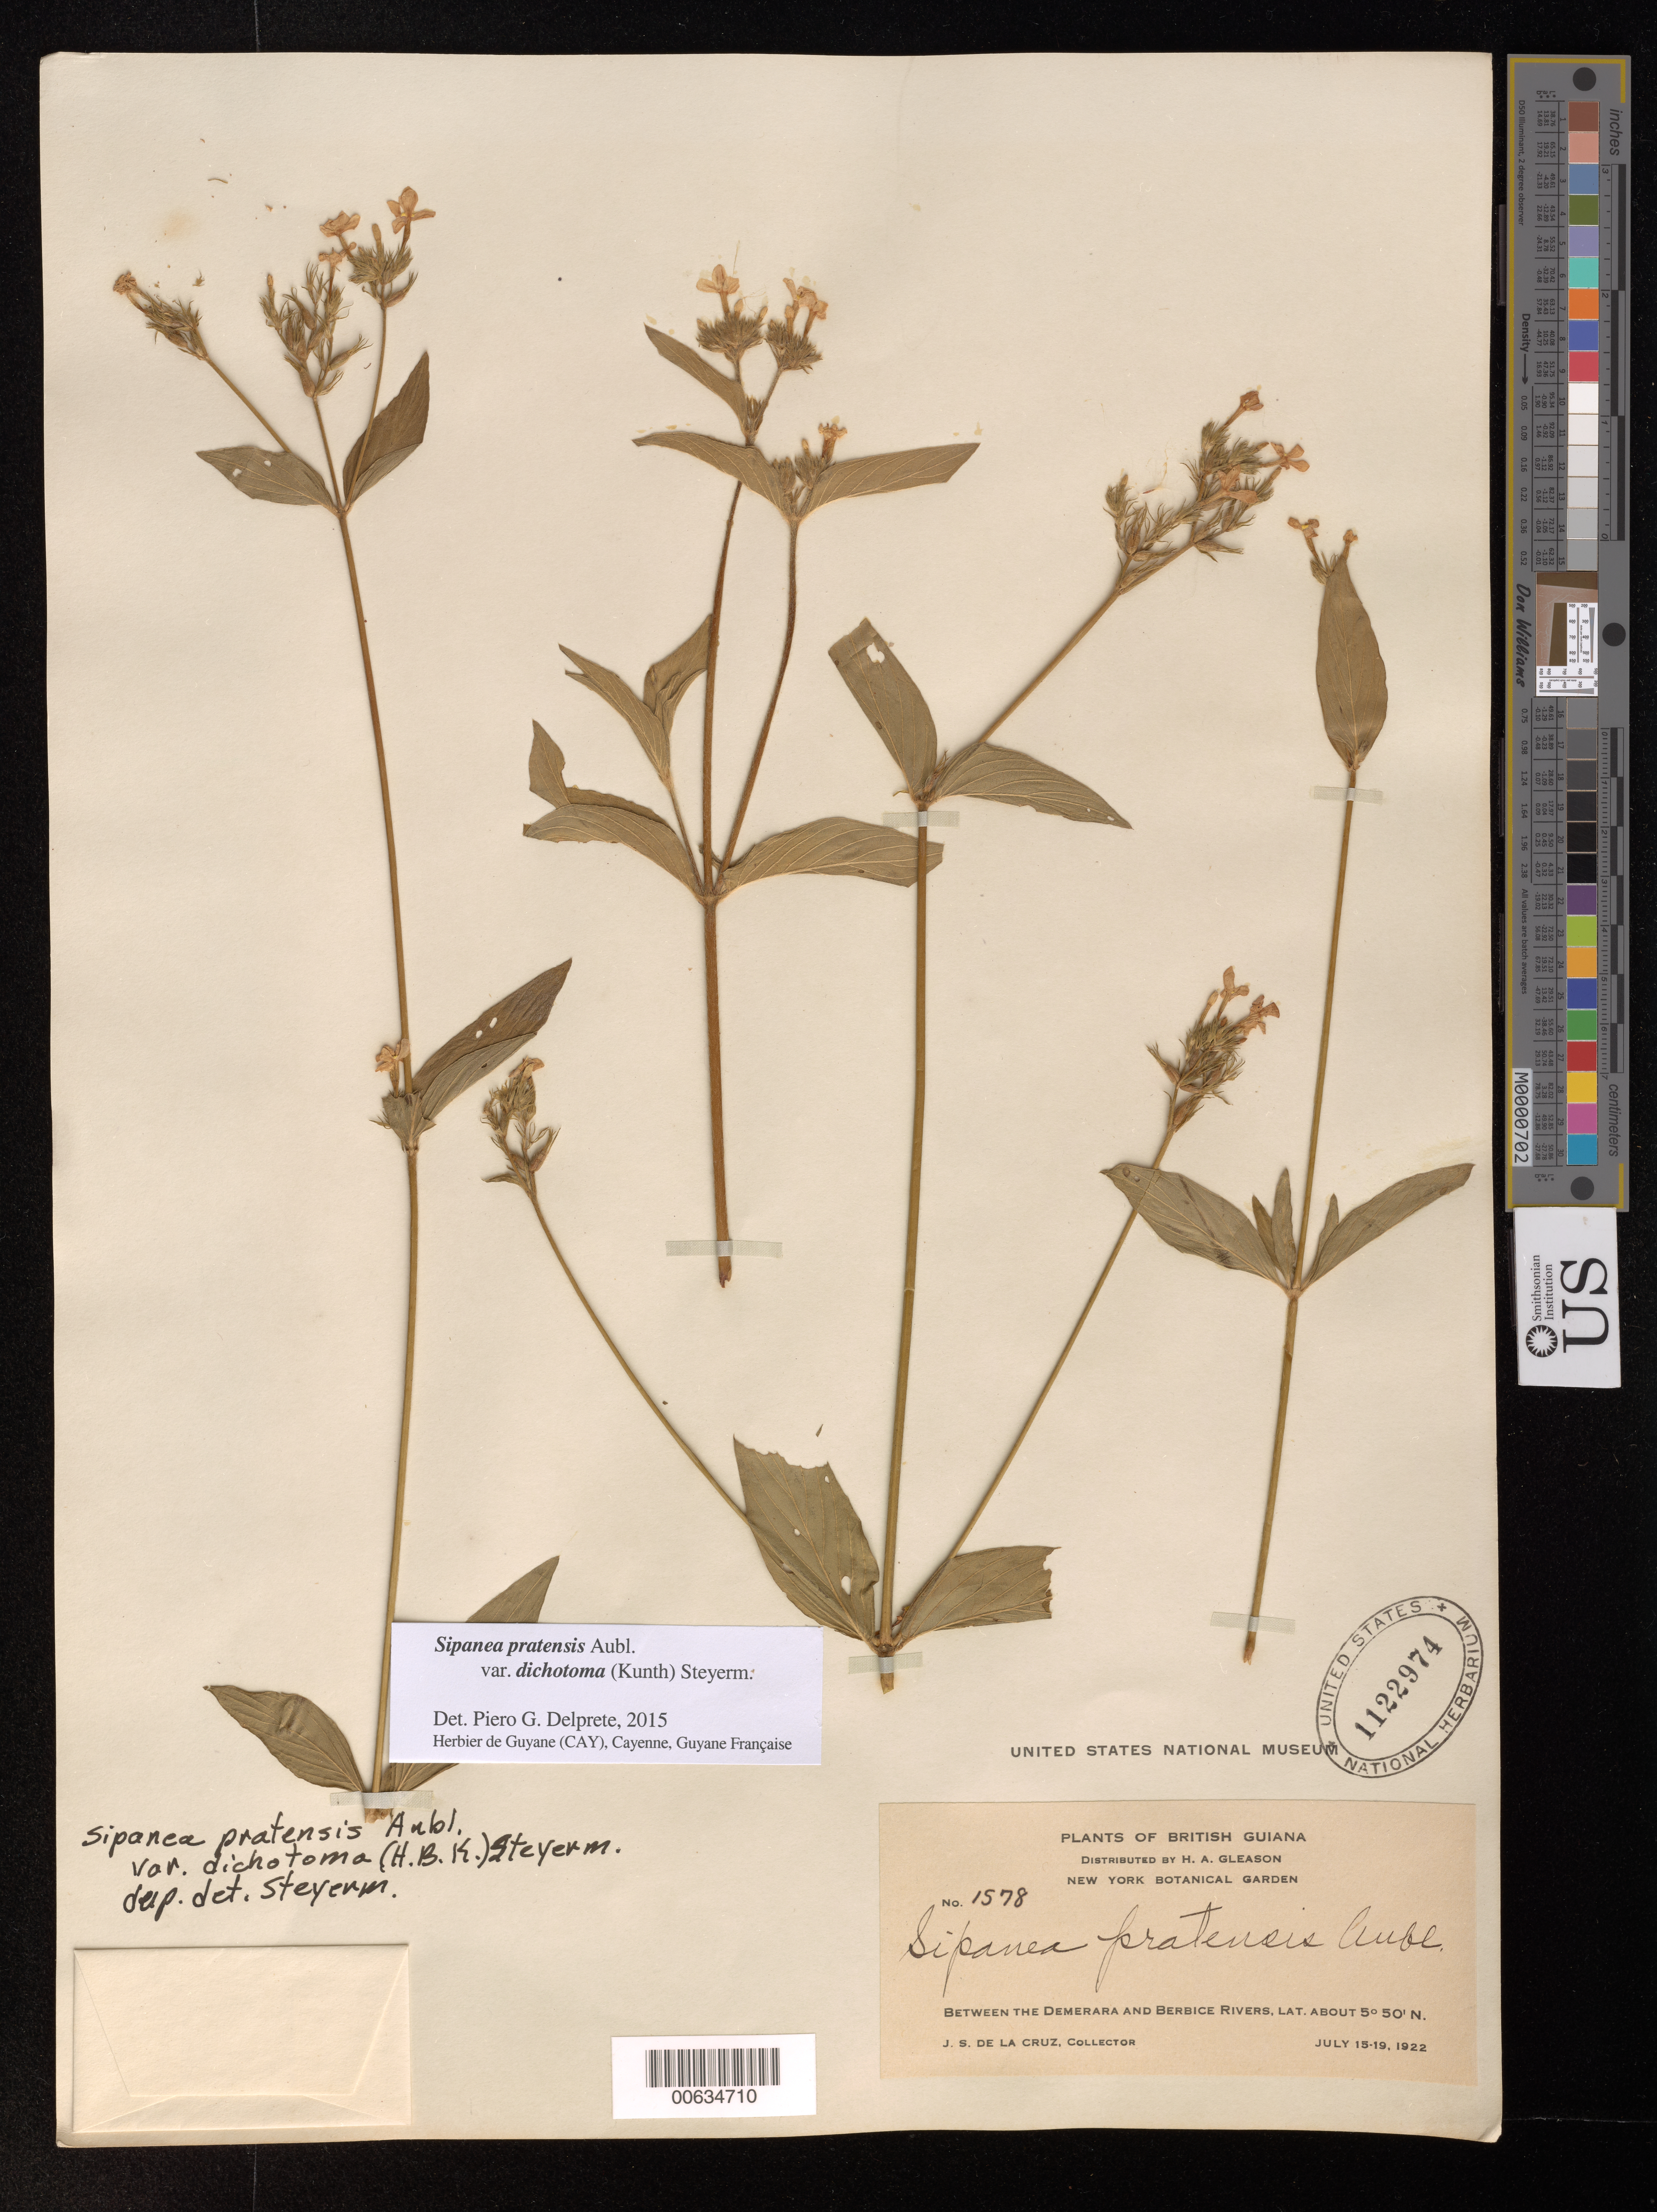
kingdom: Plantae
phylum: Tracheophyta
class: Magnoliopsida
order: Gentianales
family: Rubiaceae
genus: Sipanea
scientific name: Sipanea pratensis var. dichotoma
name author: (Kunth) Steyerm.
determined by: Steyermark, Julian A., (VEN)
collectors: J. S. de la Cruz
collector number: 1578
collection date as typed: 15-Jul-22 to 19-Jul-22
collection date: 1922-07-15/1922-07-19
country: Guyana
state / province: U. Demerara-Berbice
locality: Demerara River to the Berbice River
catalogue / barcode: US 1122974